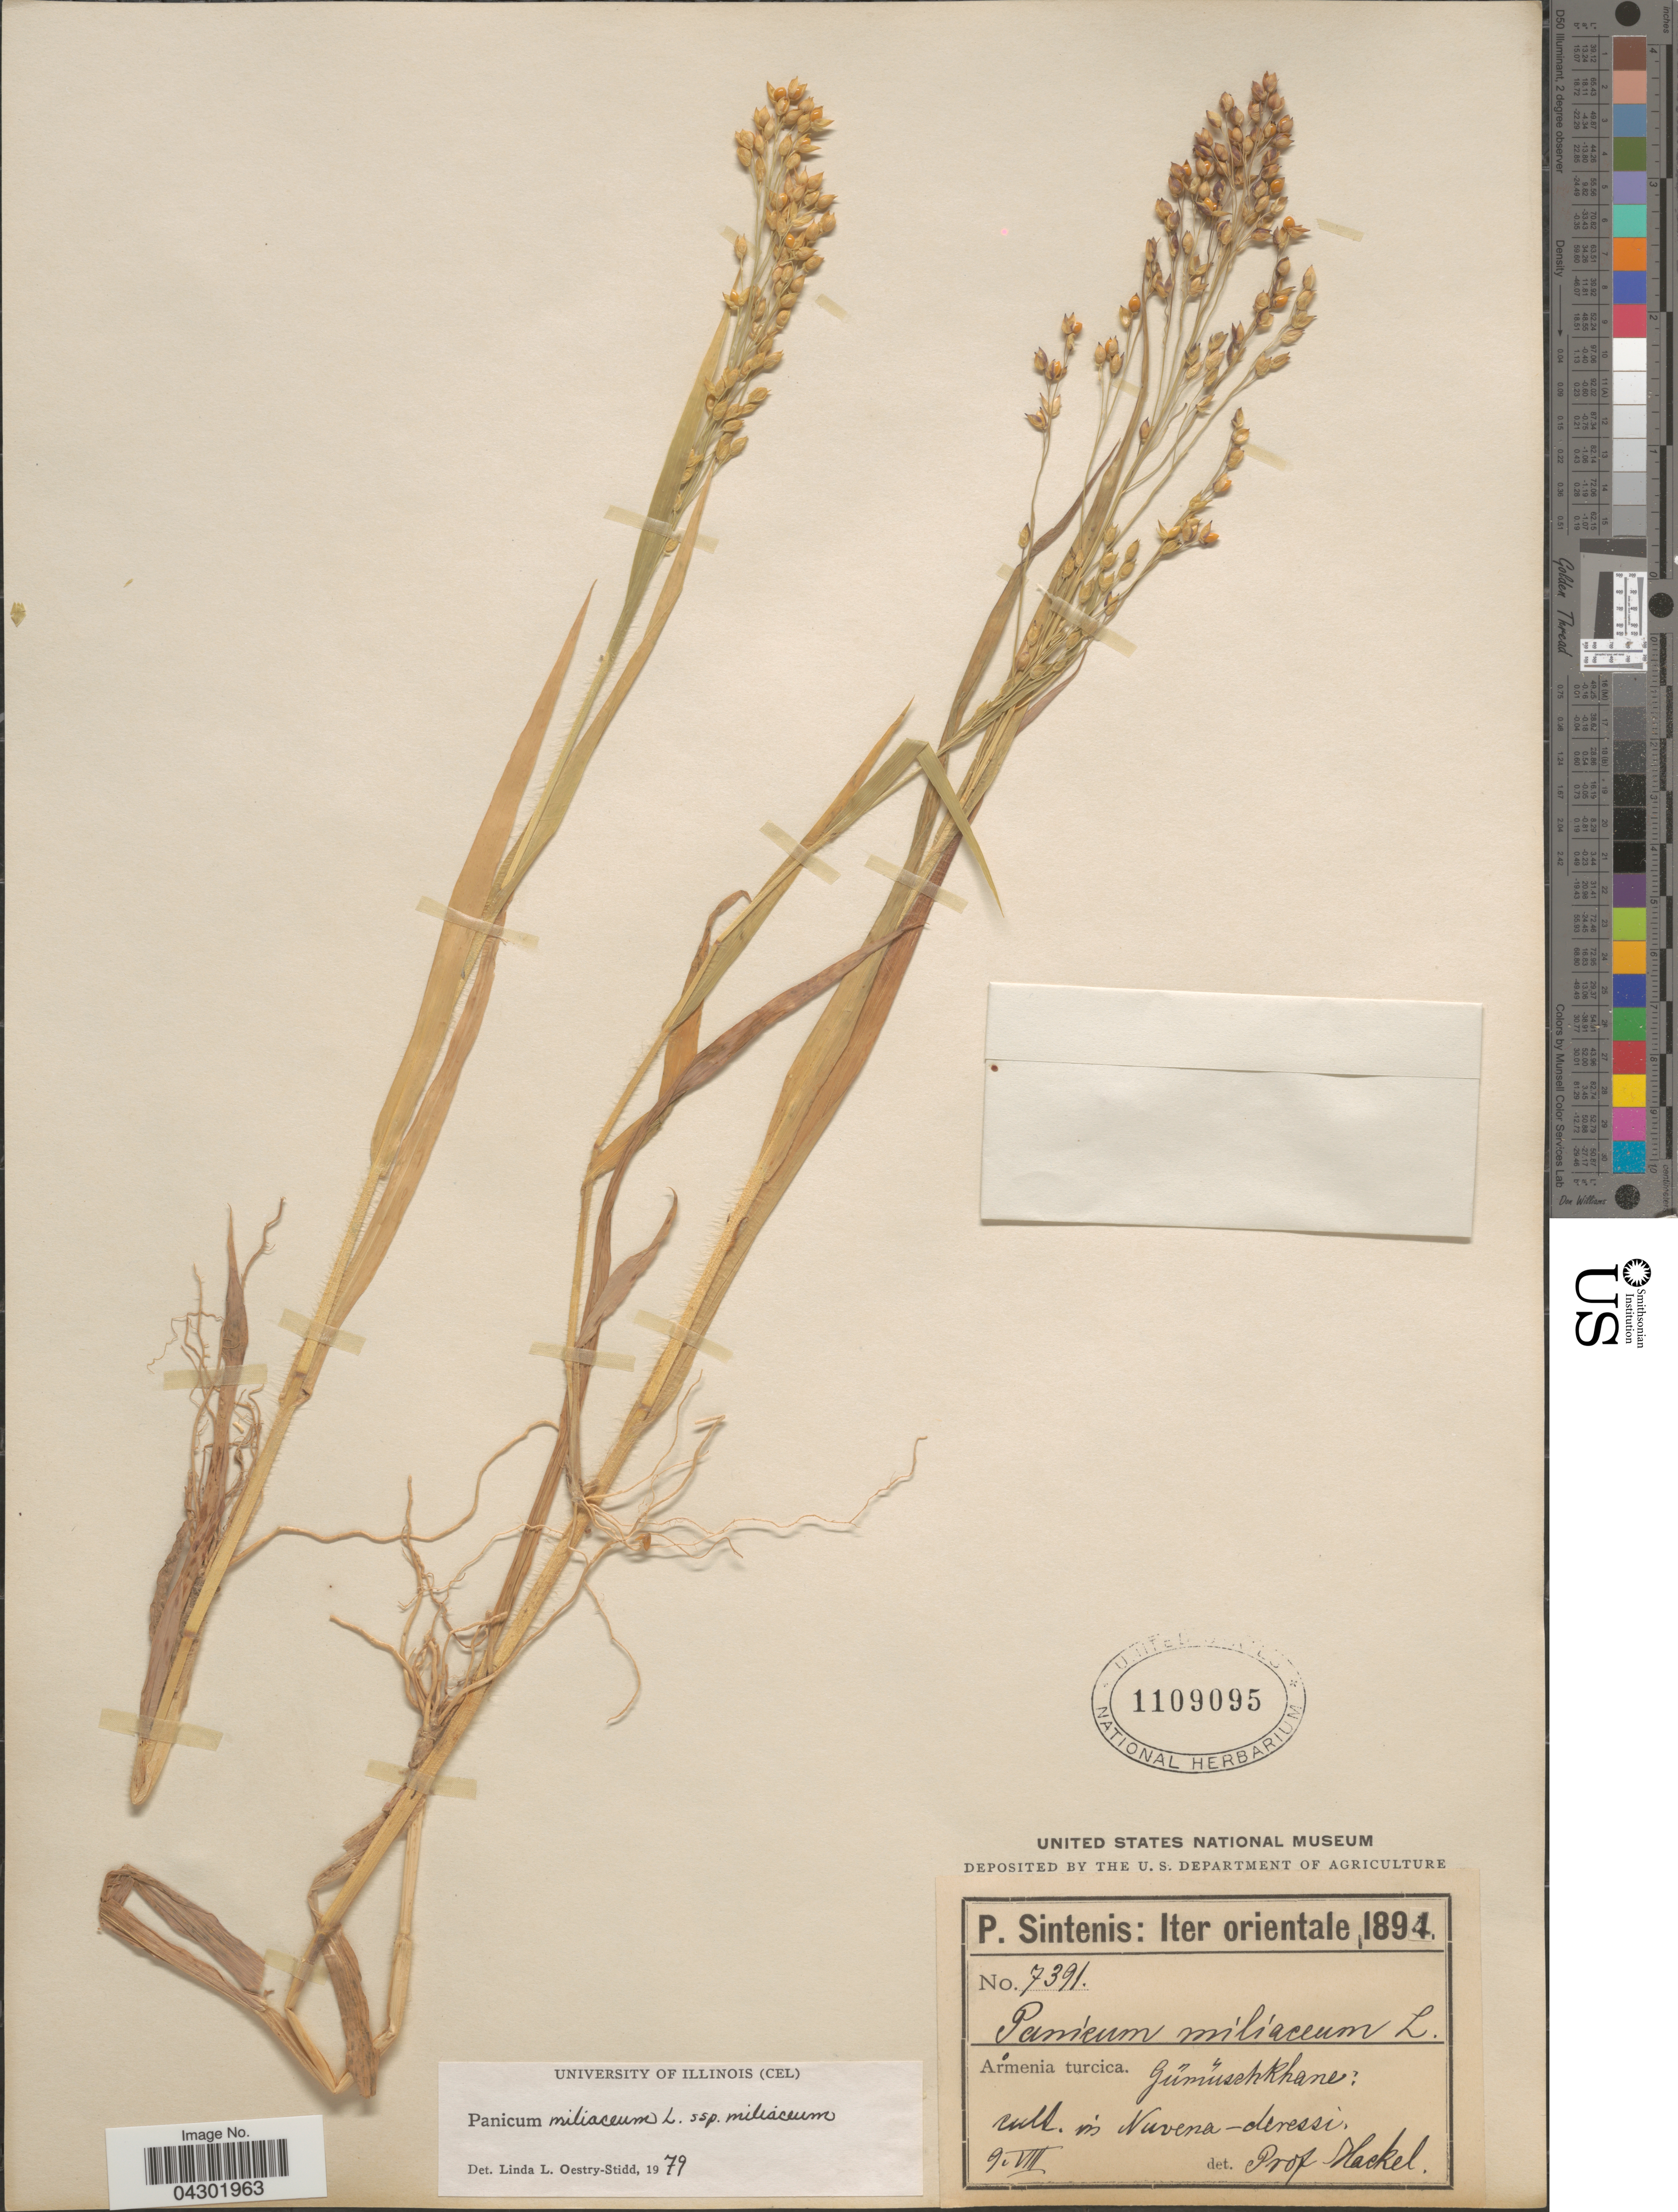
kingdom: Plantae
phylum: Tracheophyta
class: Liliopsida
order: Poales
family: Poaceae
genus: Panicum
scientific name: Panicum miliaceum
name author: L.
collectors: P. Sintenis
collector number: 7391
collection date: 1894-08-09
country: Turkey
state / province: Gumushane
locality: Iter orientale 1894. Armenia turcica. Gümüschkhane: cult. in Nuvena-deressi.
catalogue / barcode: US 1109095